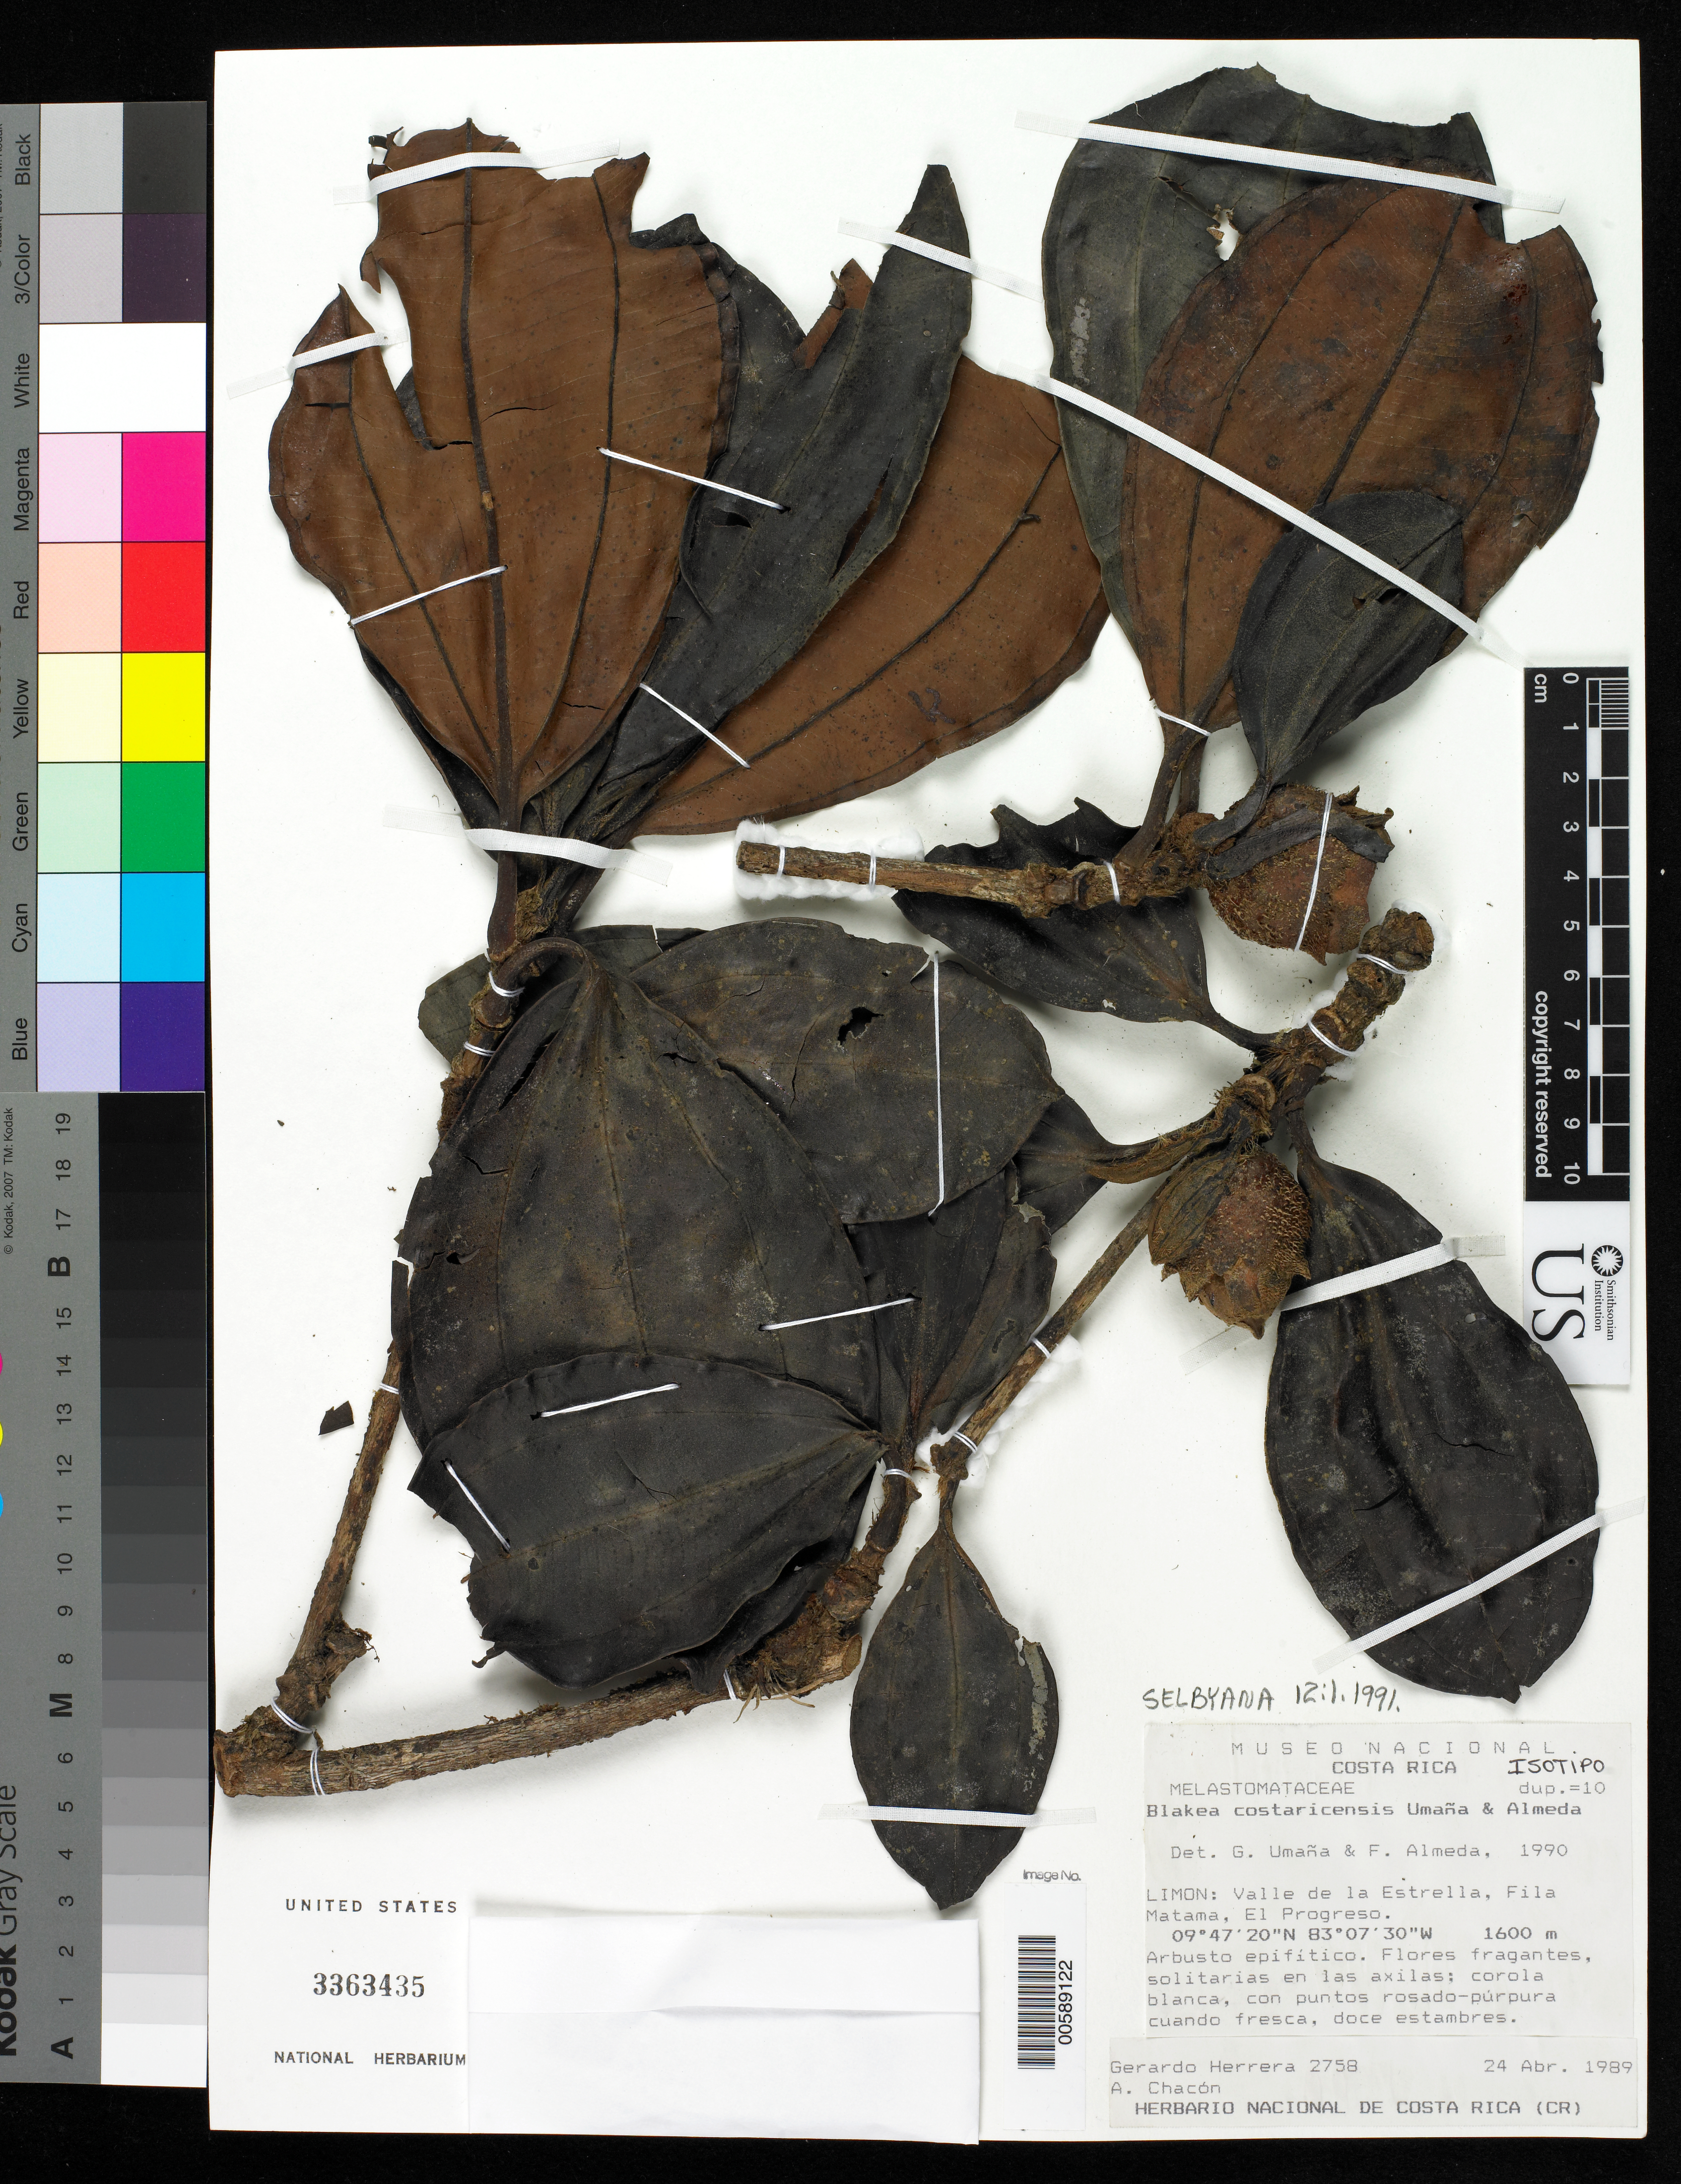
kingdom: Plantae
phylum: Tracheophyta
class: Magnoliopsida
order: Myrtales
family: Melastomataceae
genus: Blakea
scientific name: Blakea costaricensis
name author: Umaña & Almeda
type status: Isotype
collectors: G. Herrera Ch. & A. Chacon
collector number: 2758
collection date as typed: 24 Apr 1989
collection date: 1989-04-24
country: Costa Rica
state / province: Limón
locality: Valle de La Estrella, Filamatama, El Progreso.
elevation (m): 1600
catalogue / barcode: US 3363435